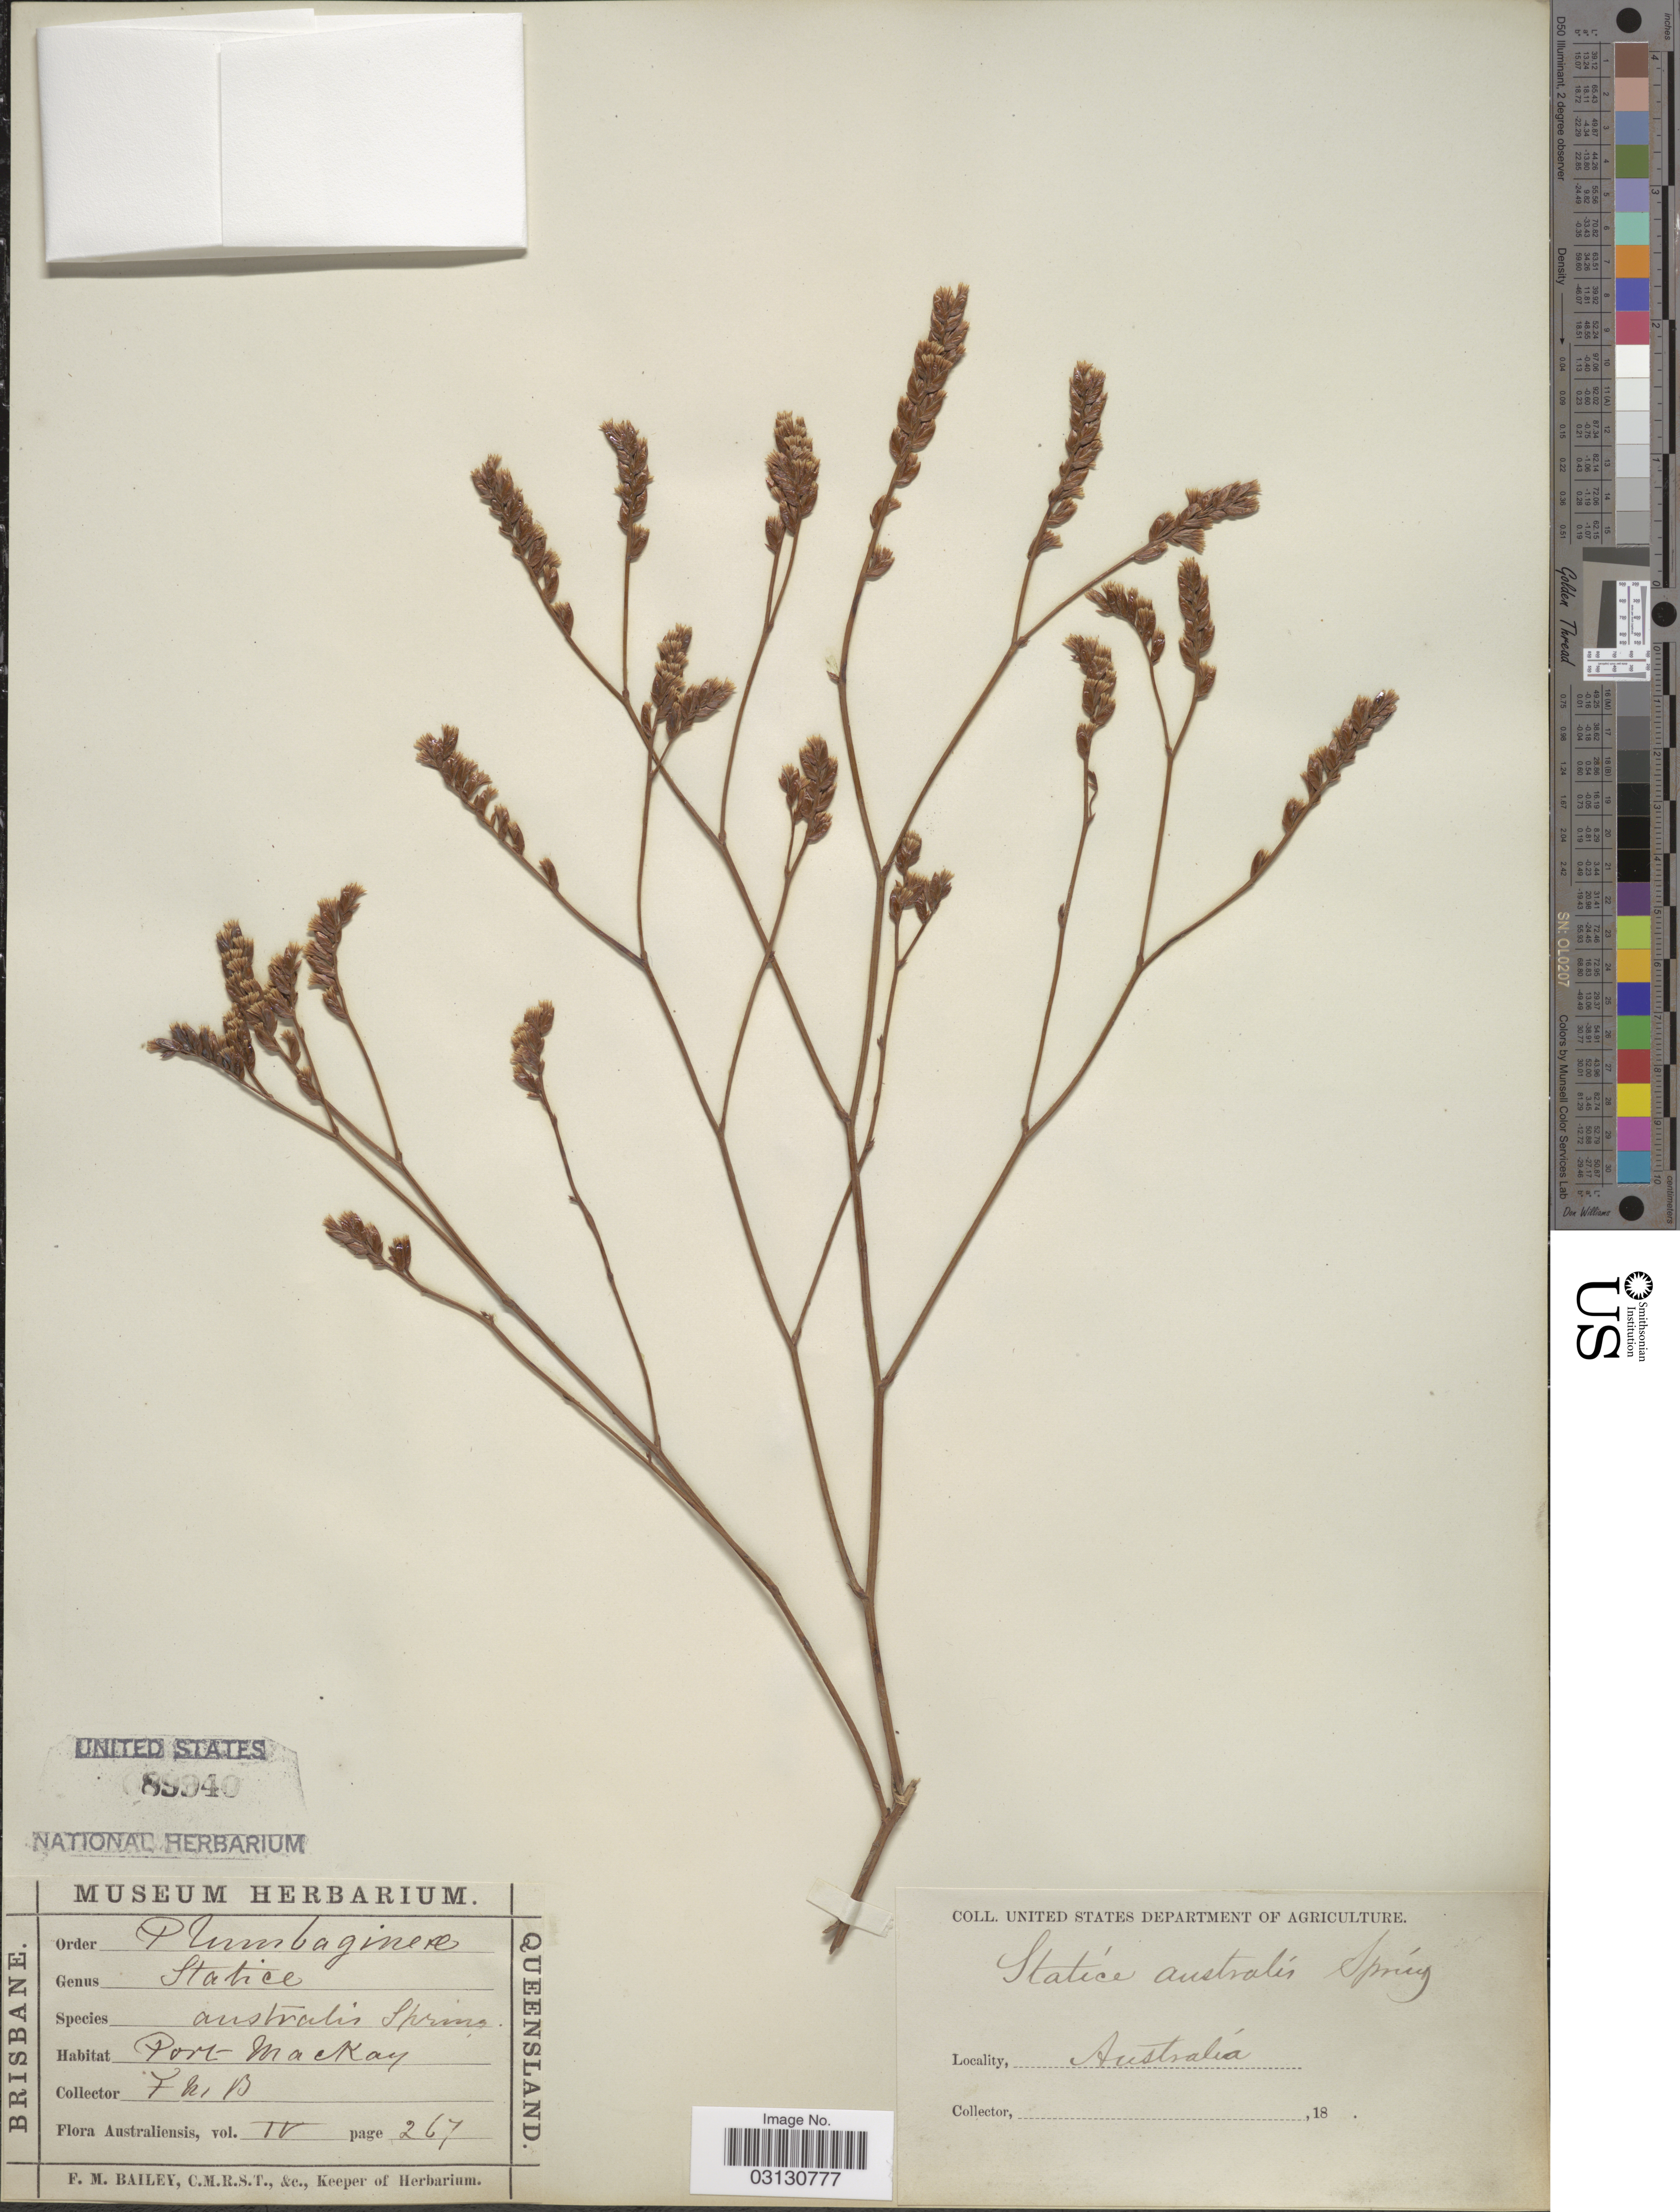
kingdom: Plantae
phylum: Tracheophyta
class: Magnoliopsida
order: Caryophyllales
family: Plumbaginaceae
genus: Limonium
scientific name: Limonium australe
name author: Kuntze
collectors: F. M. Bailey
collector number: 267?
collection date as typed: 18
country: Australia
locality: Port MacKay.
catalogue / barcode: US 89940